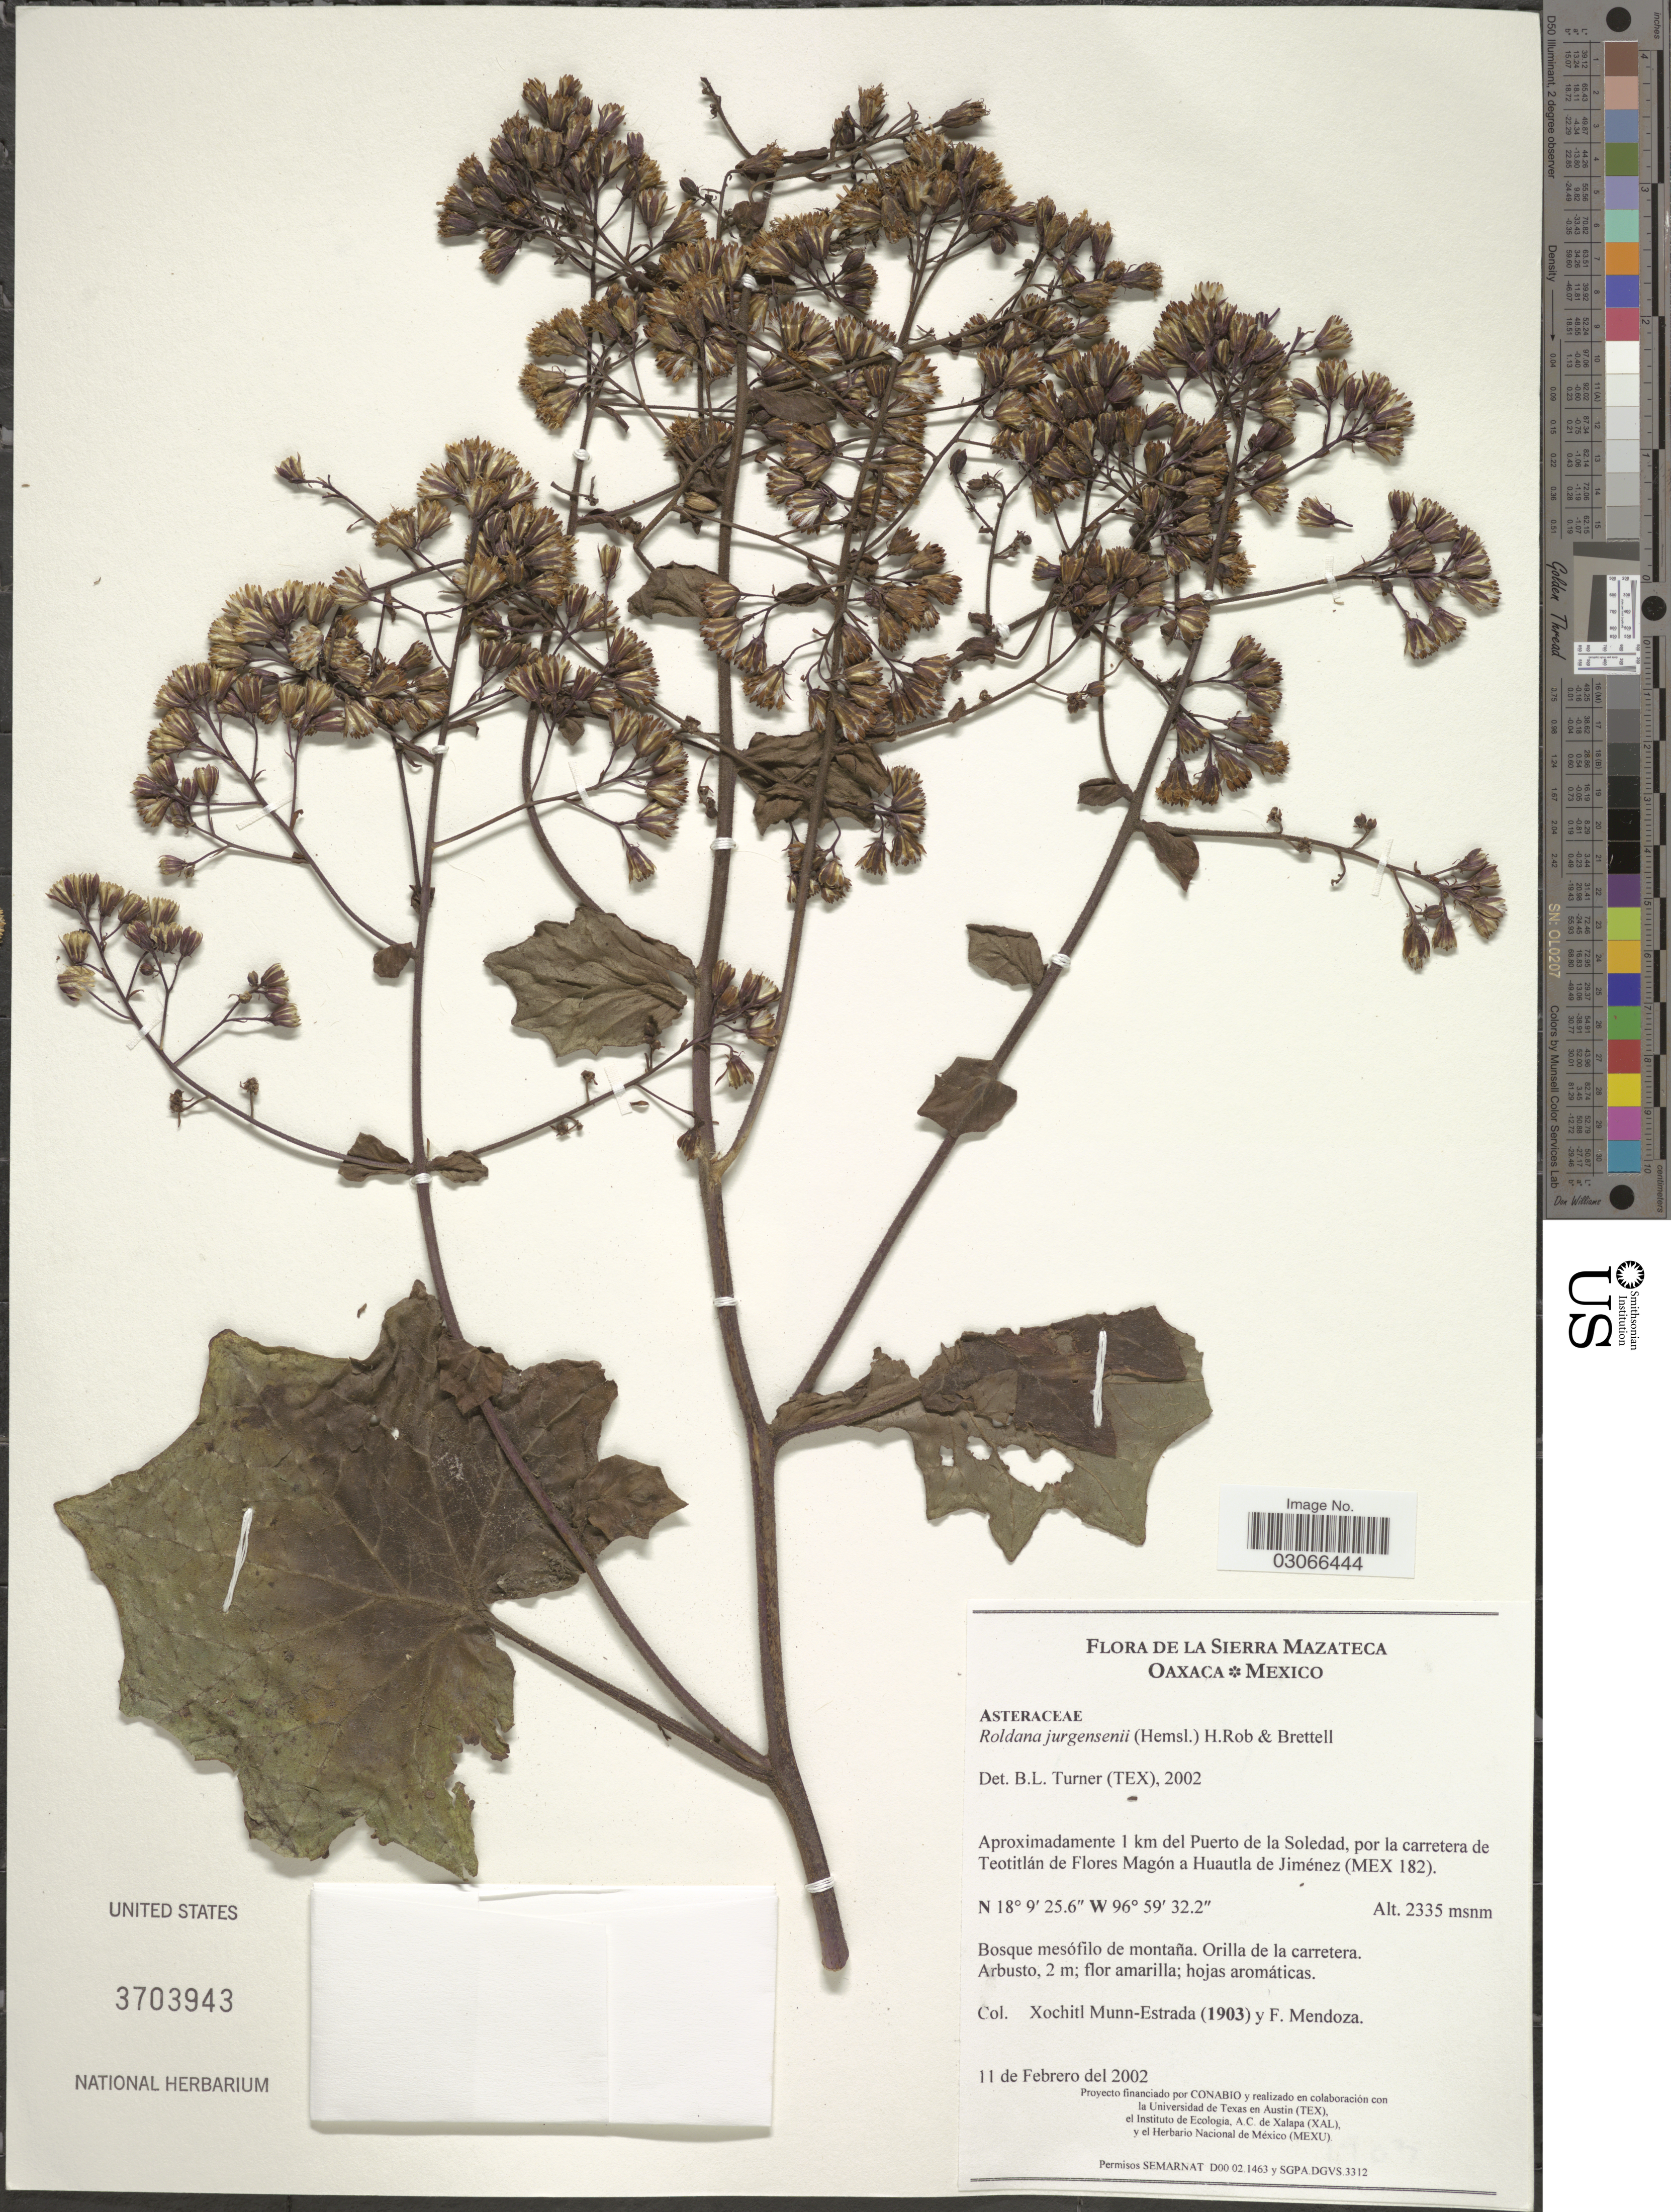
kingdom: Plantae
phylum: Tracheophyta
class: Magnoliopsida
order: Asterales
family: Asteraceae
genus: Roldana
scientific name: Roldana jurgensenii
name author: (Hemsl.) H. Rob. & Brettell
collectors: X. Munn-Estrada & F. Mendoza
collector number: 1903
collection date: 2002-02-11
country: Mexico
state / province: Oaxaca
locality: De La Sierra Mazateca. Aproximadamente 1 km del Puerto de la Soledad, por la carretera de Teotitlán de Flores Magón a Huautla de Jiménez (Mex 182).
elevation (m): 2335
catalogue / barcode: US 3703943